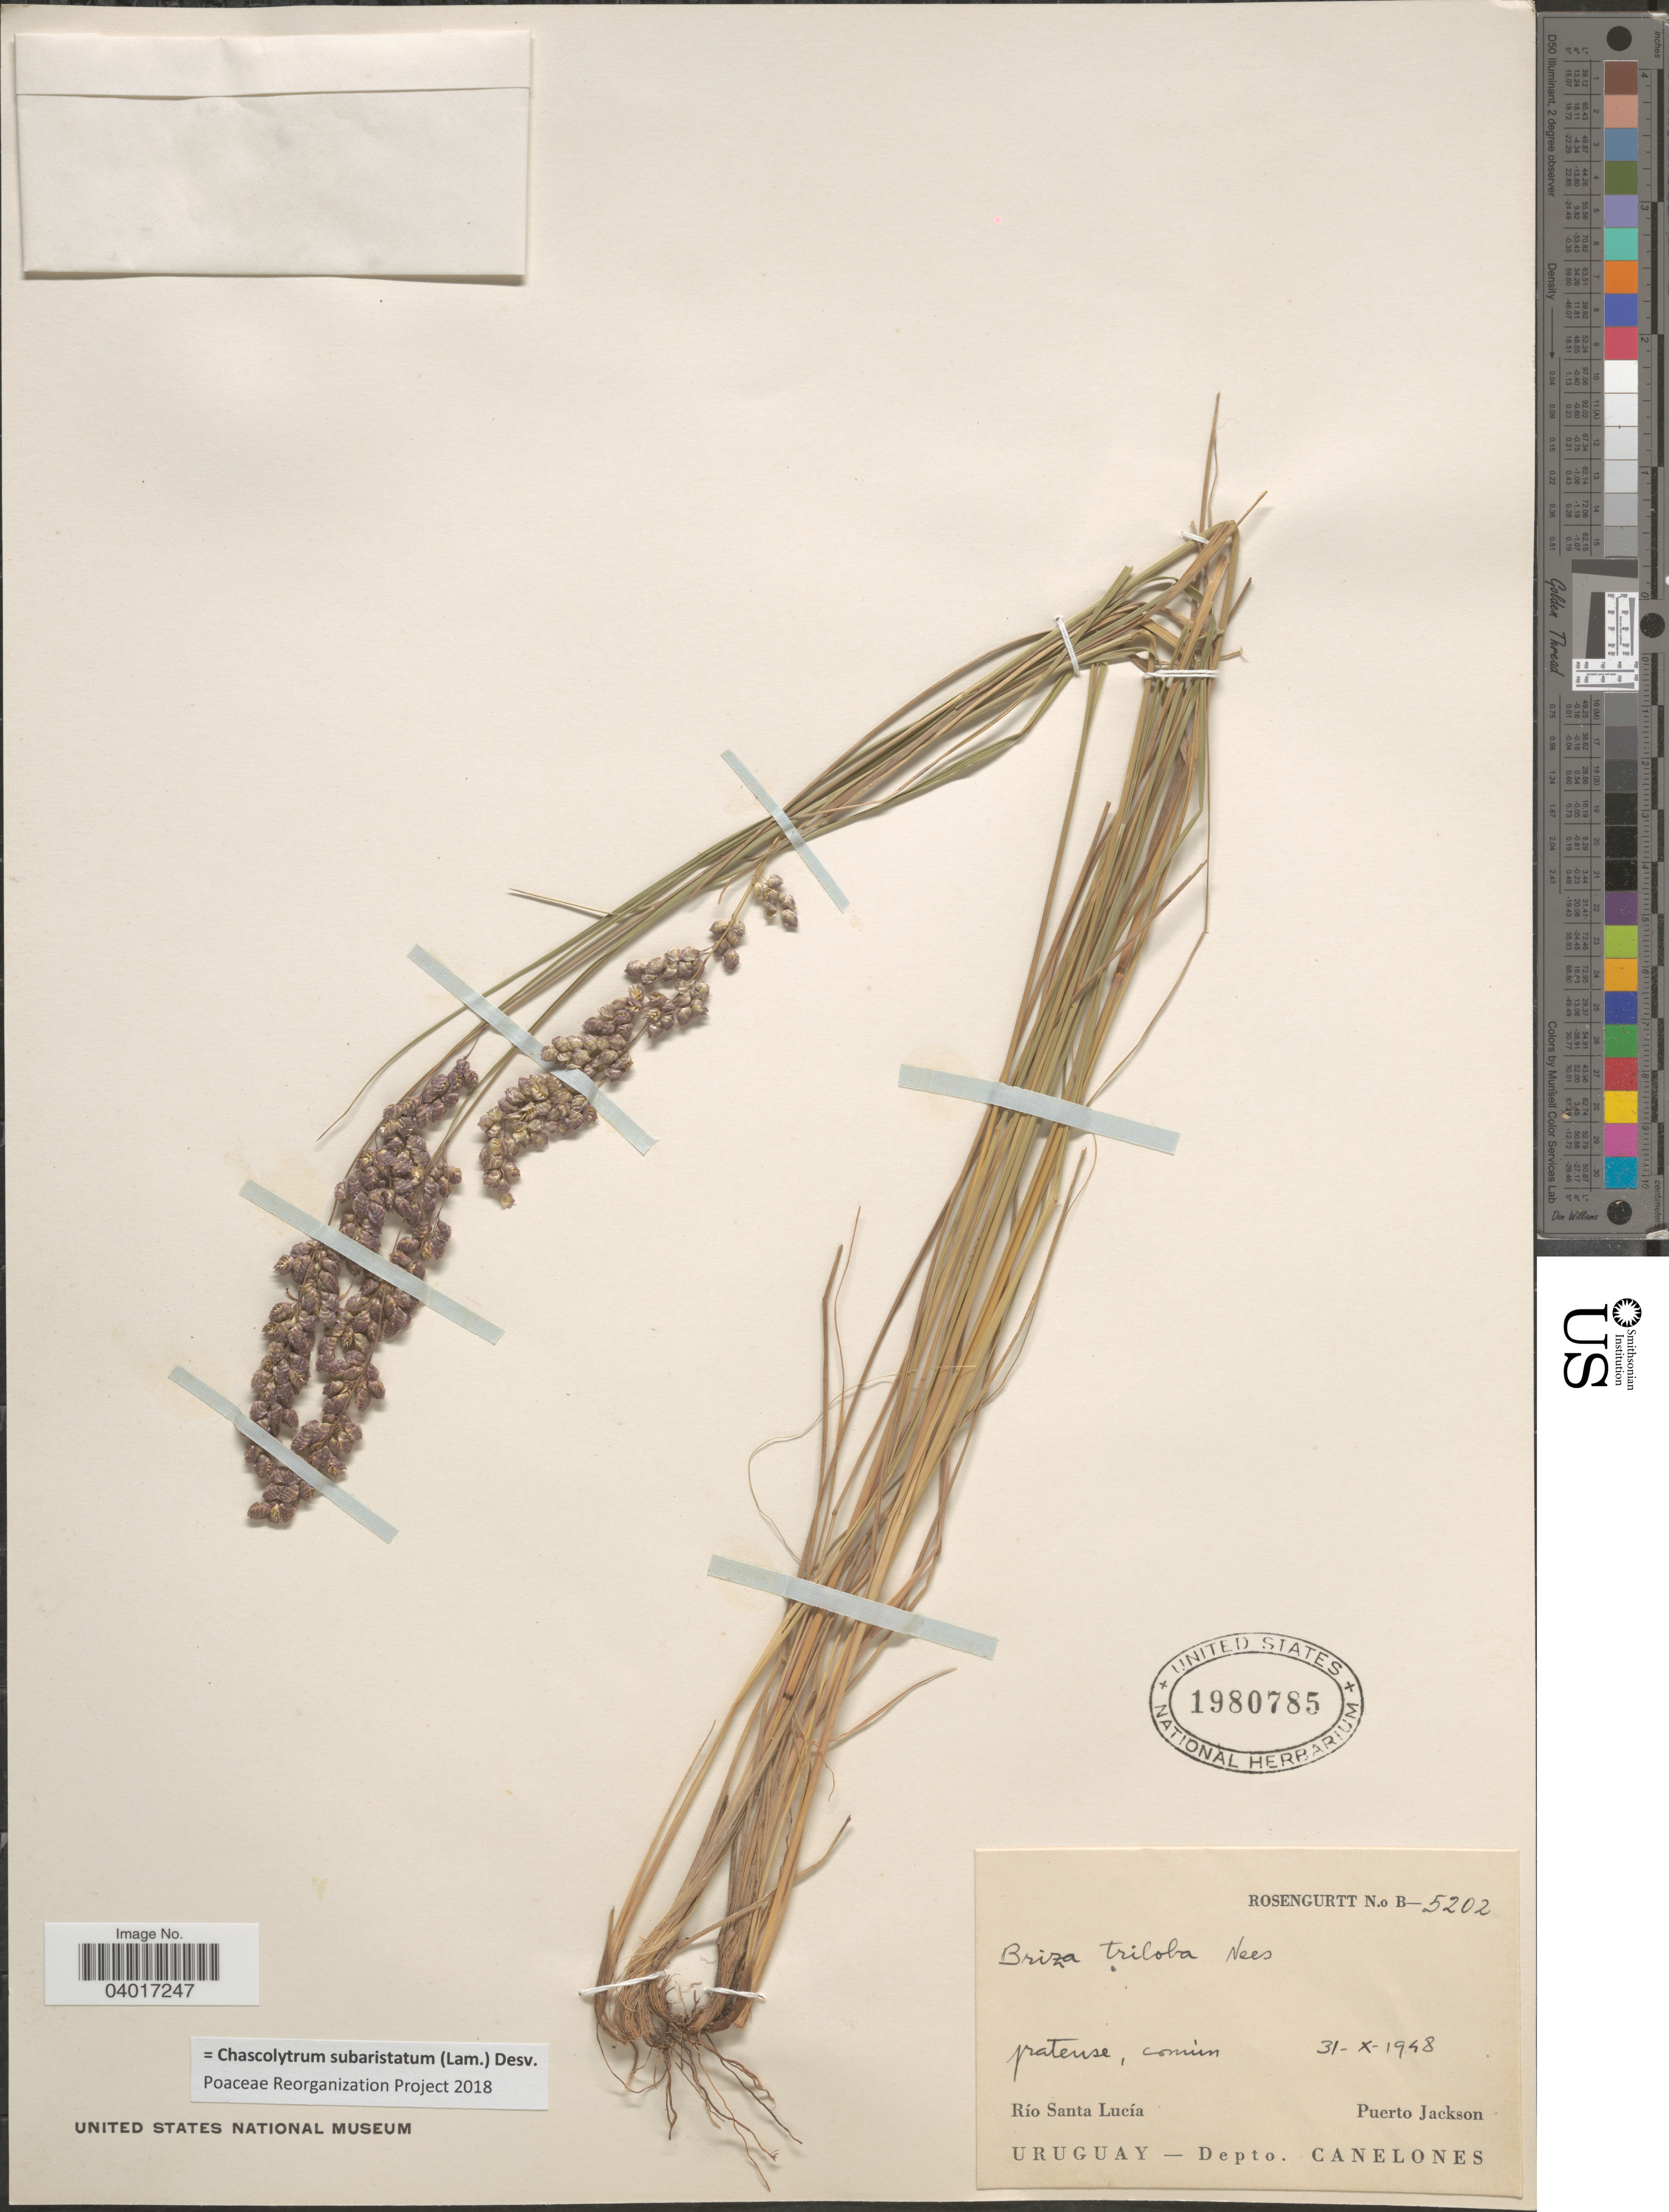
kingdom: Plantae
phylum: Tracheophyta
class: Liliopsida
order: Poales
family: Poaceae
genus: Chascolytrum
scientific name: Chascolytrum subaristatum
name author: (Lam.) Desv.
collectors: Rosengurtt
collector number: B5202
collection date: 1948-10-31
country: Uruguay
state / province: Canelones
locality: Río Santa Lucía. Puerto Jackson. Depto. Canelones.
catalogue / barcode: US 1980785